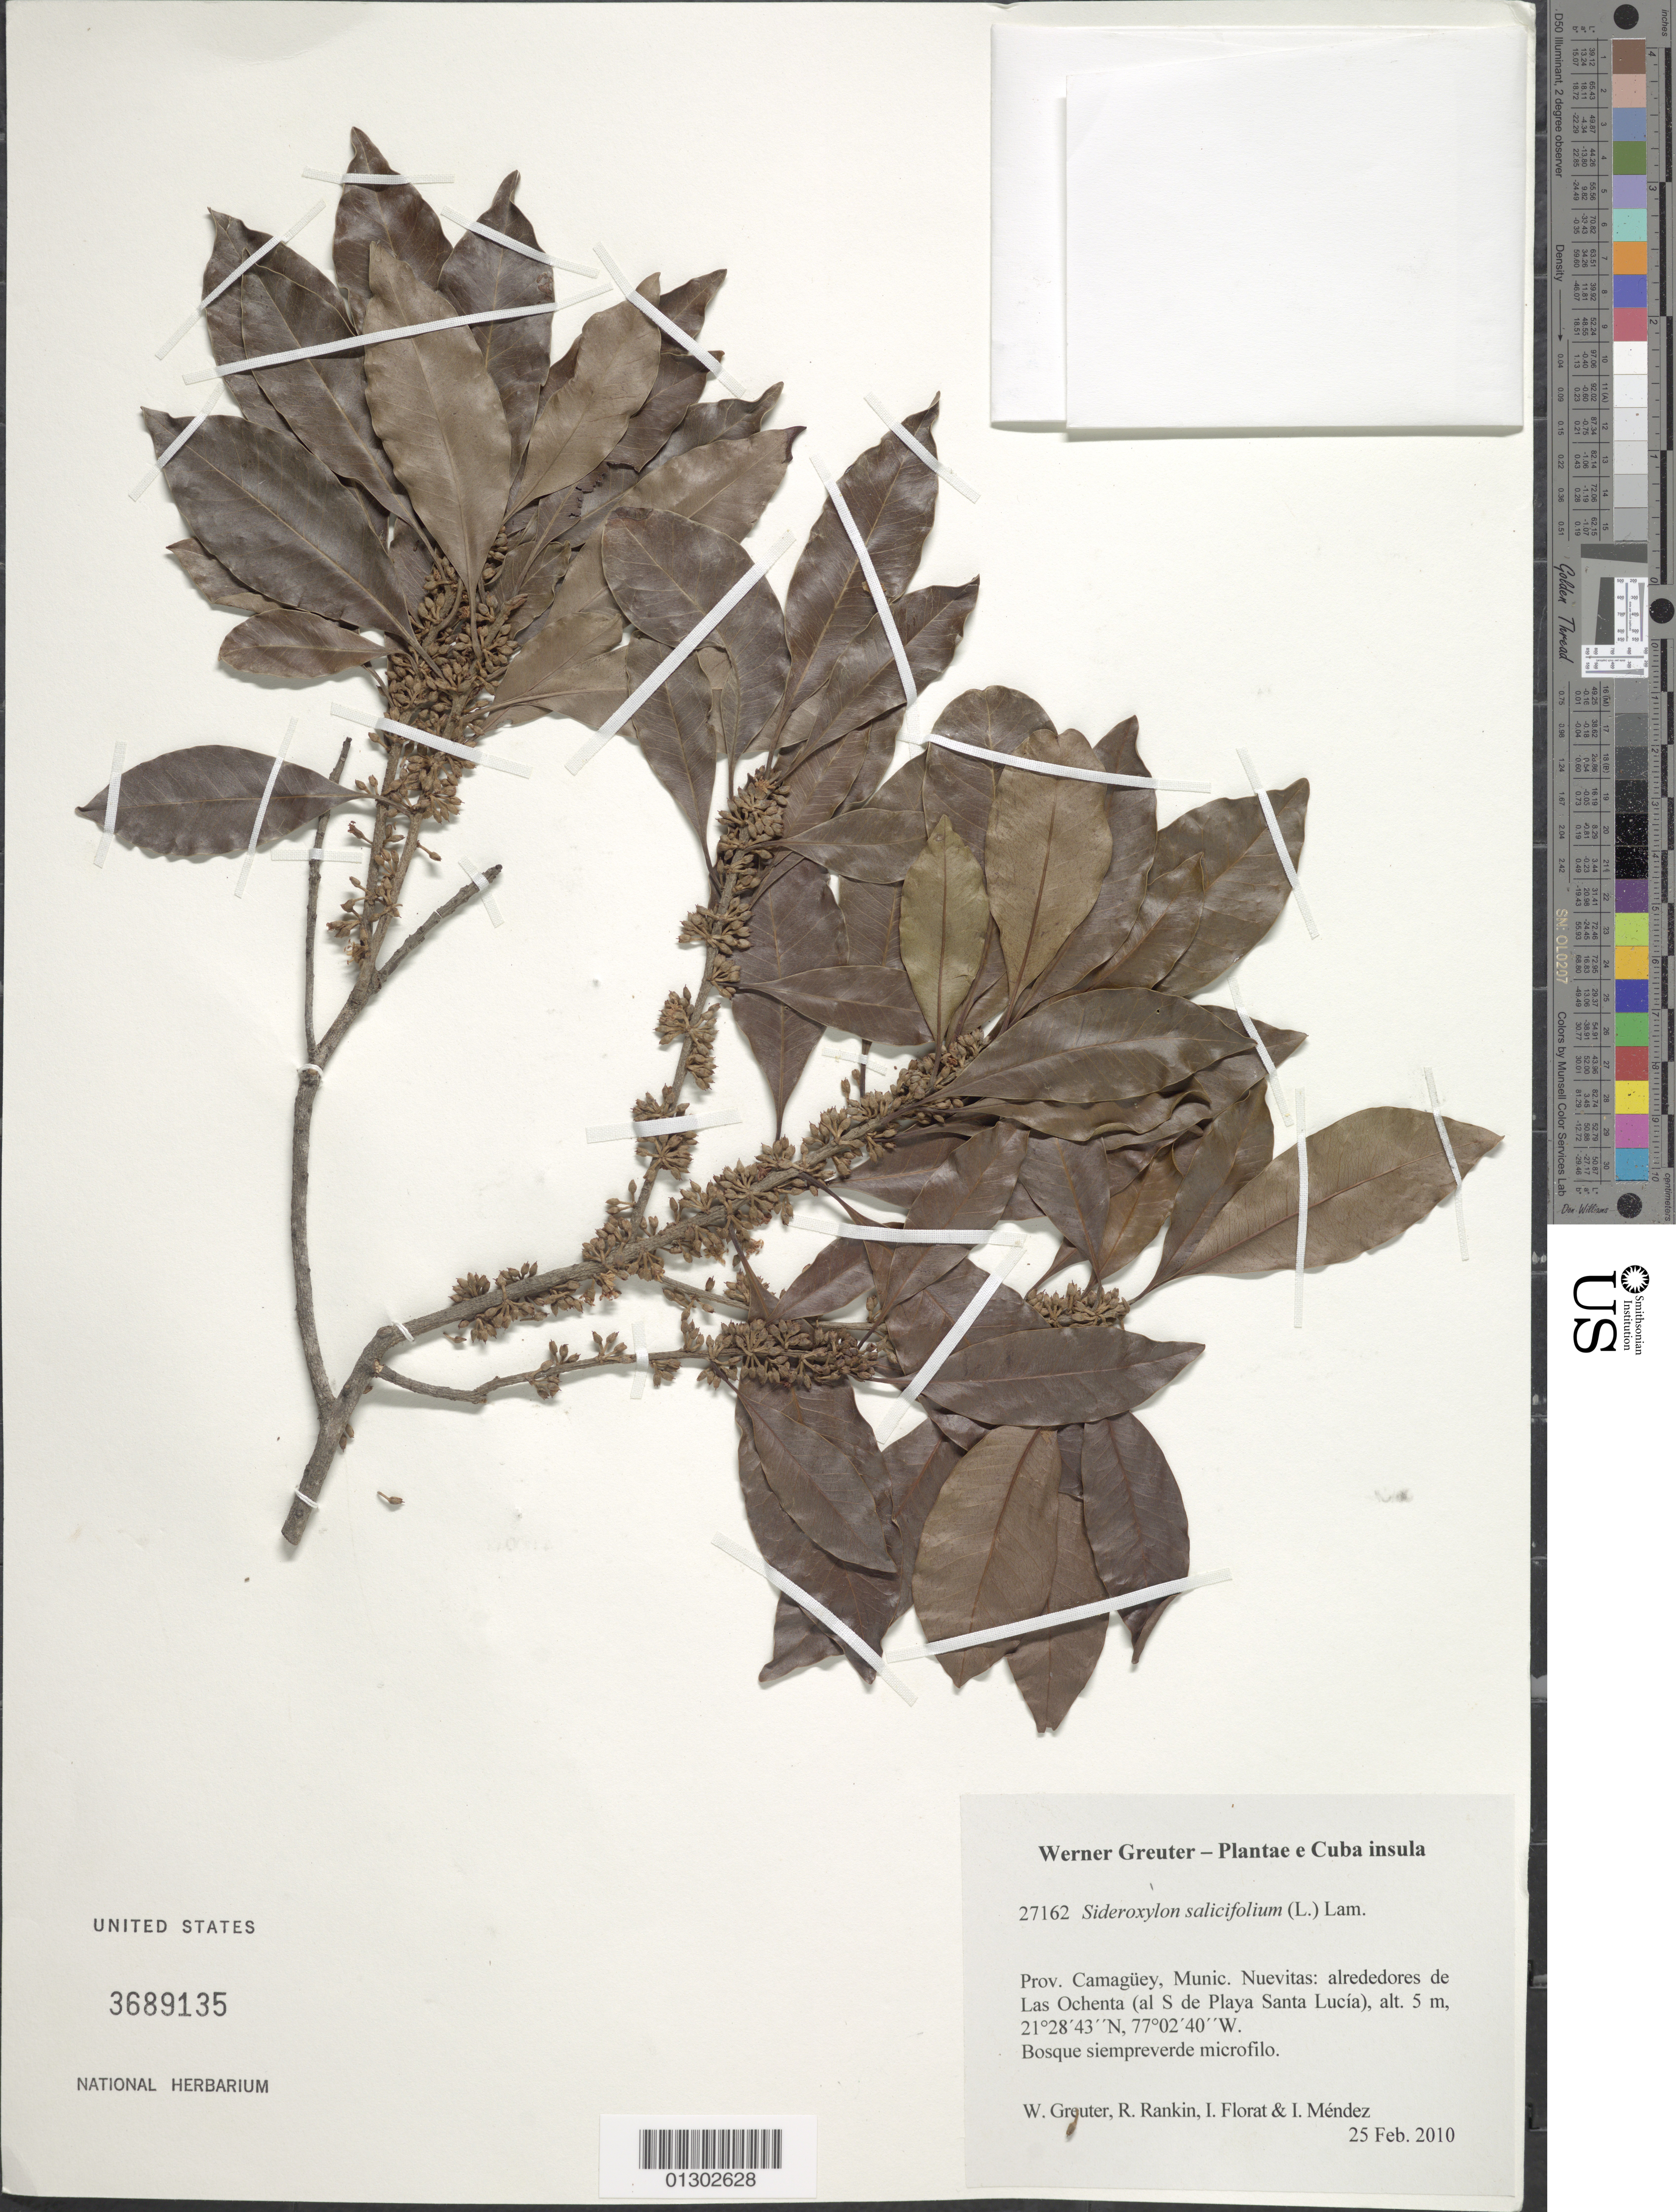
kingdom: Plantae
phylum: Tracheophyta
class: Magnoliopsida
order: Ericales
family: Sapotaceae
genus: Sideroxylon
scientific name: Sideroxylon salicifolium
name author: (L.) Lam.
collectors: W. R. Greuter, R. Rankin Rodriguez, I. Florat & I. Méndez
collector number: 27162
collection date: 2010-02-25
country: Cuba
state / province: Camagüey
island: Cuba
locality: Munic. Nuevitas: alrededores de Las Ochenta (al S de Playa Santa Lucía).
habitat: Bosque siempreverde microfilo.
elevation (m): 5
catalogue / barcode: US 3689135